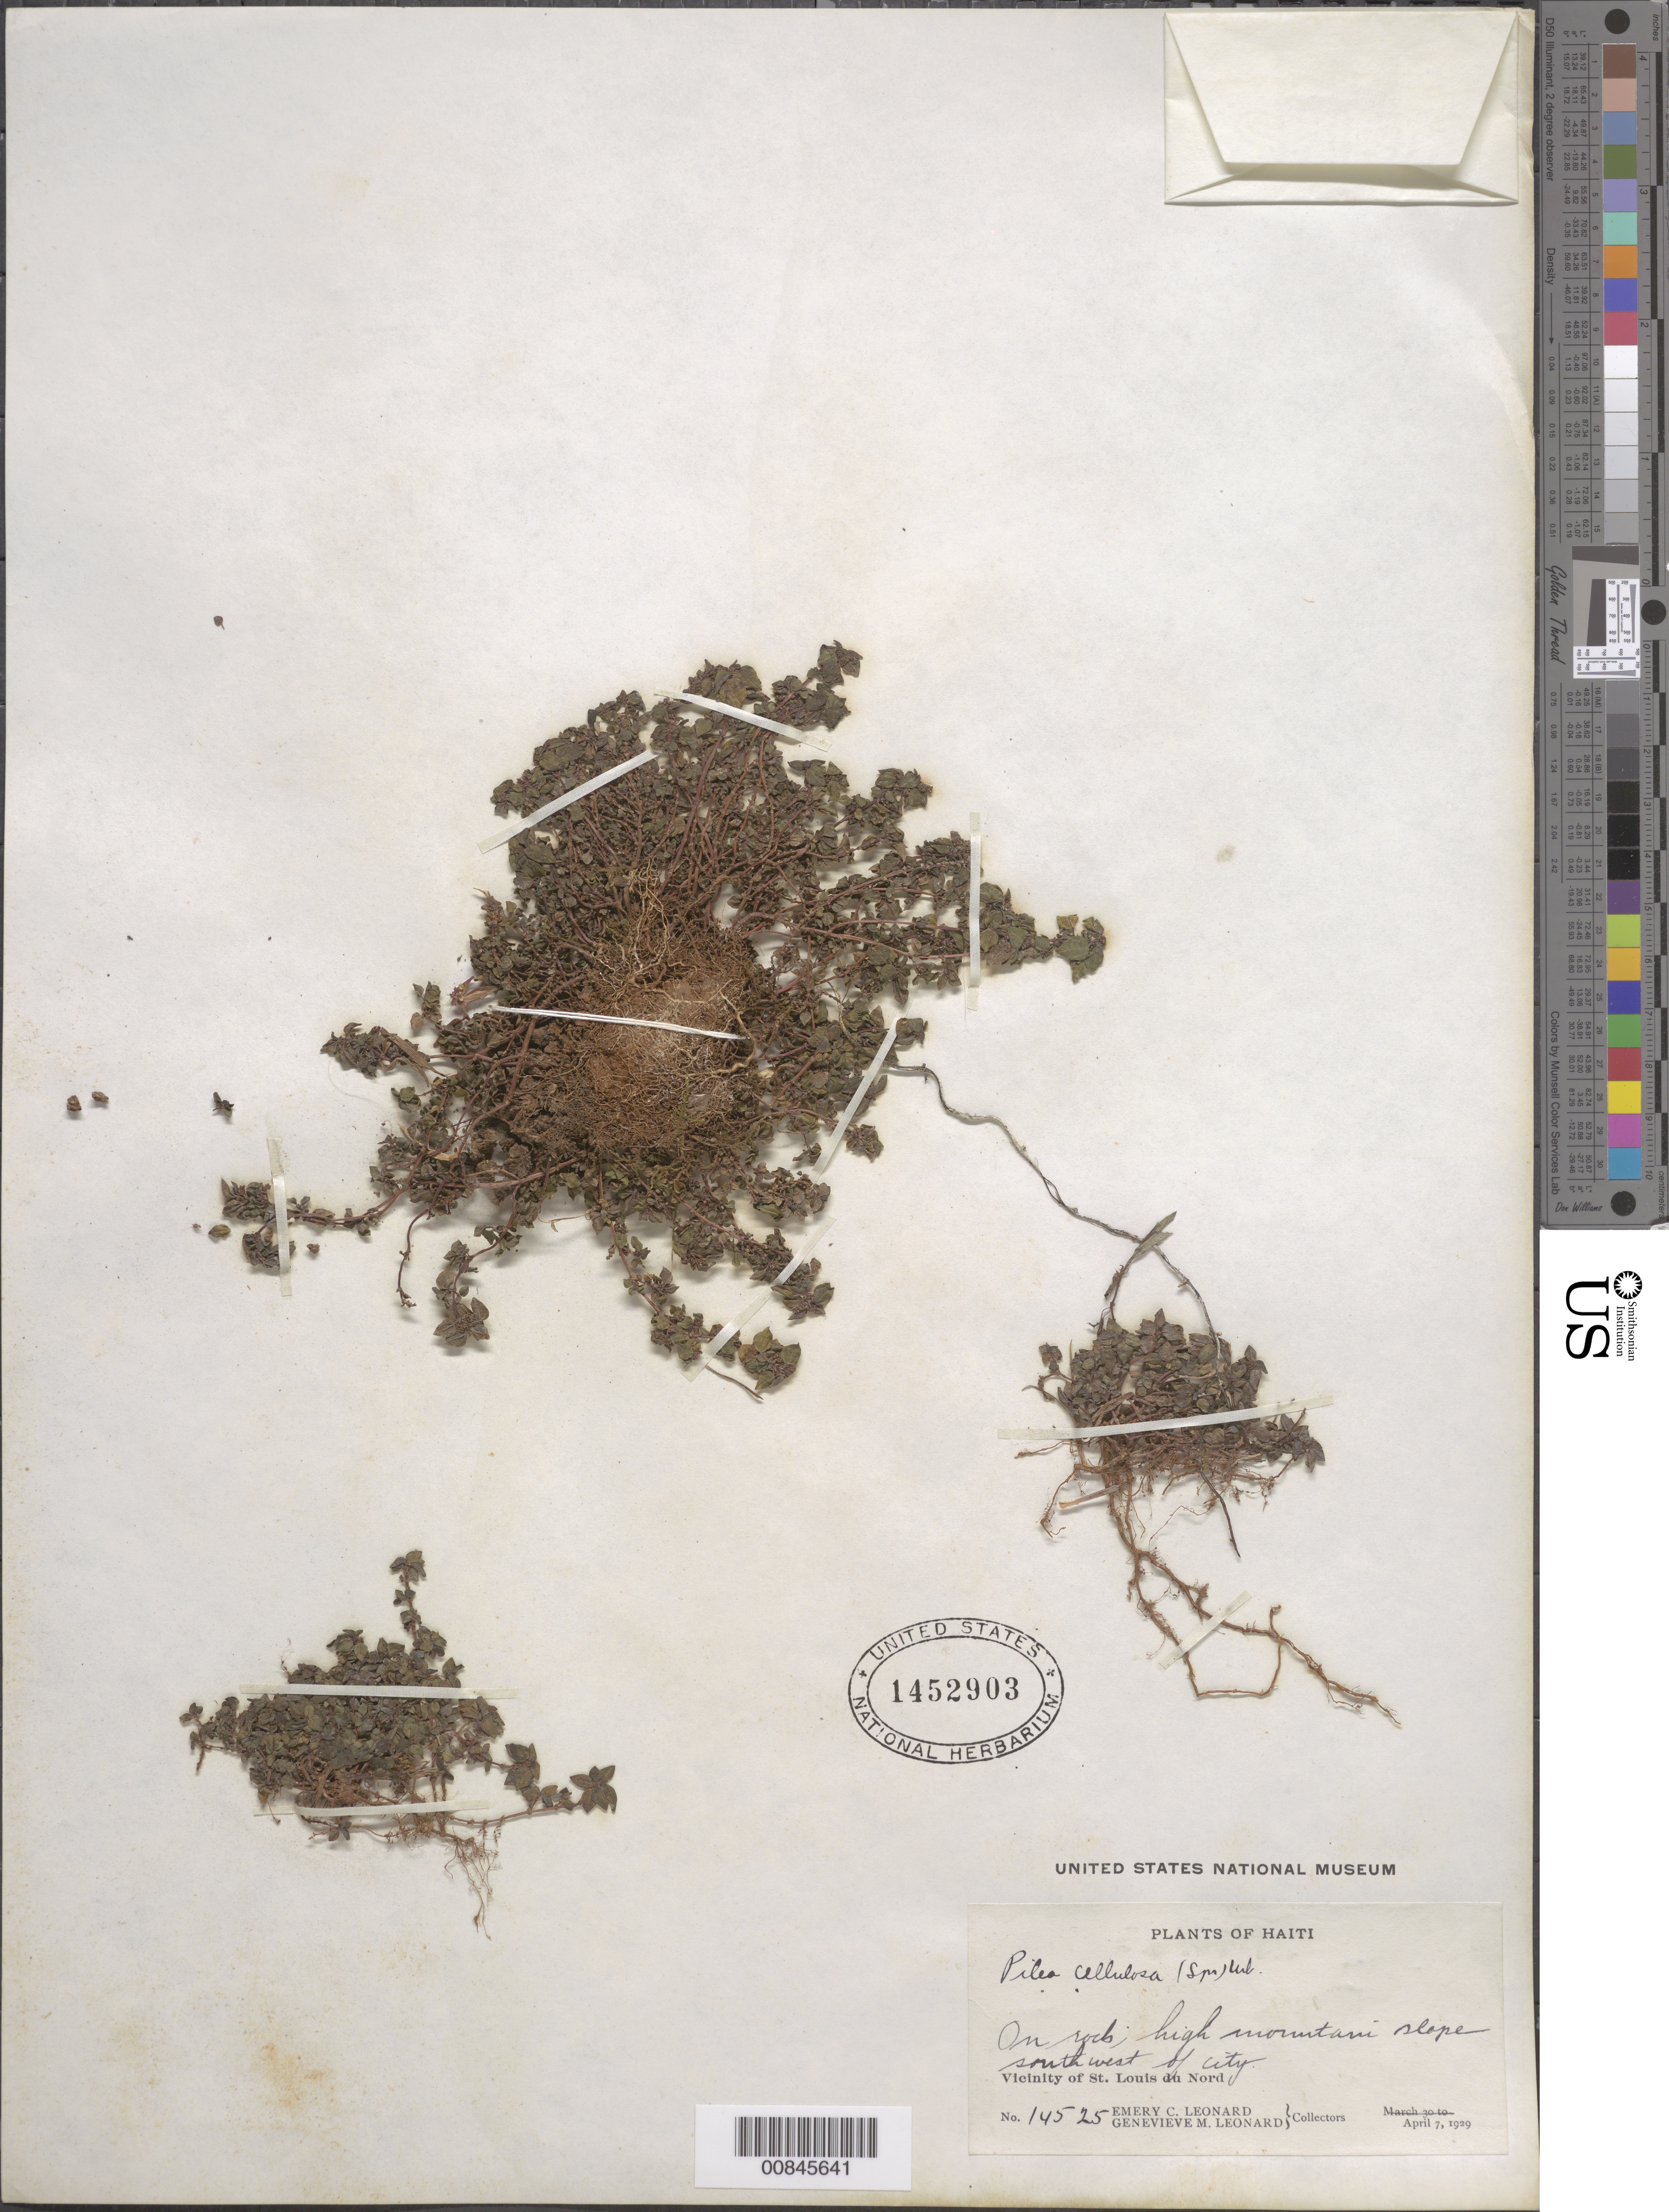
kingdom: Plantae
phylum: Tracheophyta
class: Magnoliopsida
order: Rosales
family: Urticaceae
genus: Pilea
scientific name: Pilea cellulosa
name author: Urb.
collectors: E. C. Leonard & G. M. Leonard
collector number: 14525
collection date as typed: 07 Apr 1929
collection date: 1929-04-07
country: Haiti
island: Hispaniola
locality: Vicinity of St. Louis du Nord. High mountain slope southwest of city.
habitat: On rocks.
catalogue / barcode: US 1452903